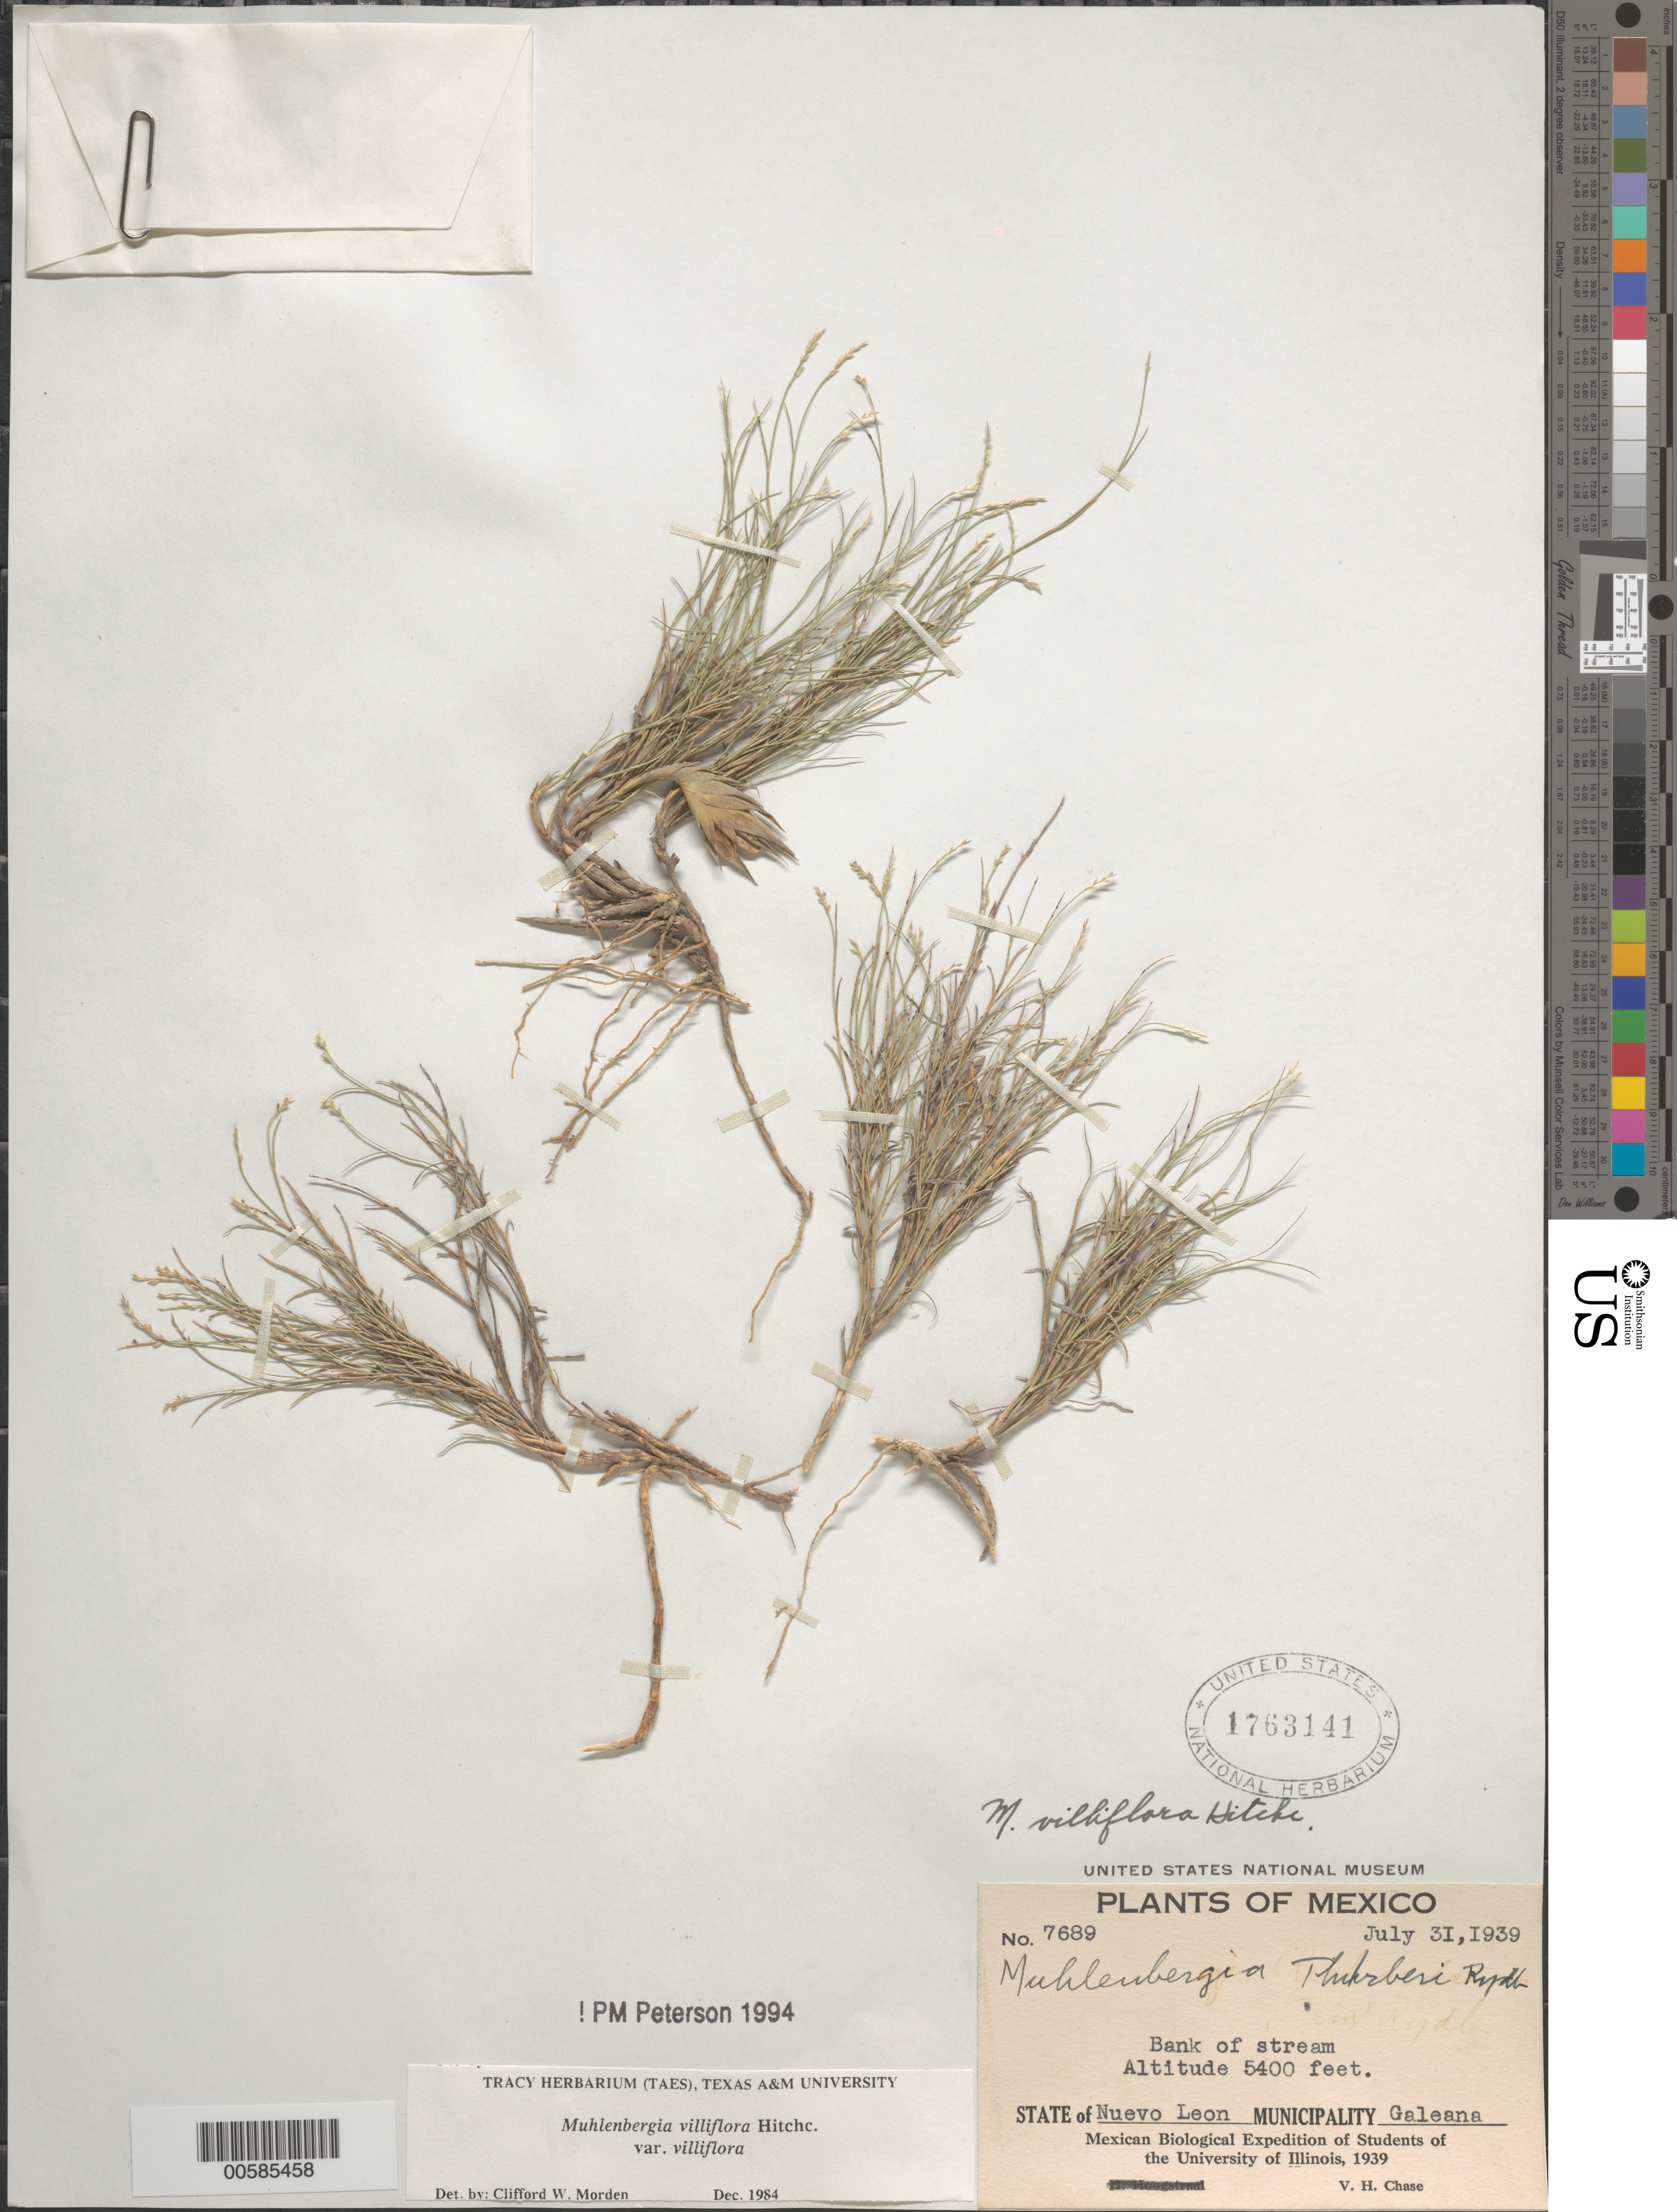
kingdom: Plantae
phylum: Tracheophyta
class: Liliopsida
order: Poales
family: Poaceae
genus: Muhlenbergia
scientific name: Muhlenbergia villiflora var. villiflora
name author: Hitchc.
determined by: Morden, C. W.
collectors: V. H. Chase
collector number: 7689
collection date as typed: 31 Jul 1939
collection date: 1939-07-31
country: Mexico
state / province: Nuevo León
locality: Municipality: Galeana.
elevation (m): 1646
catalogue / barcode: US 1763141